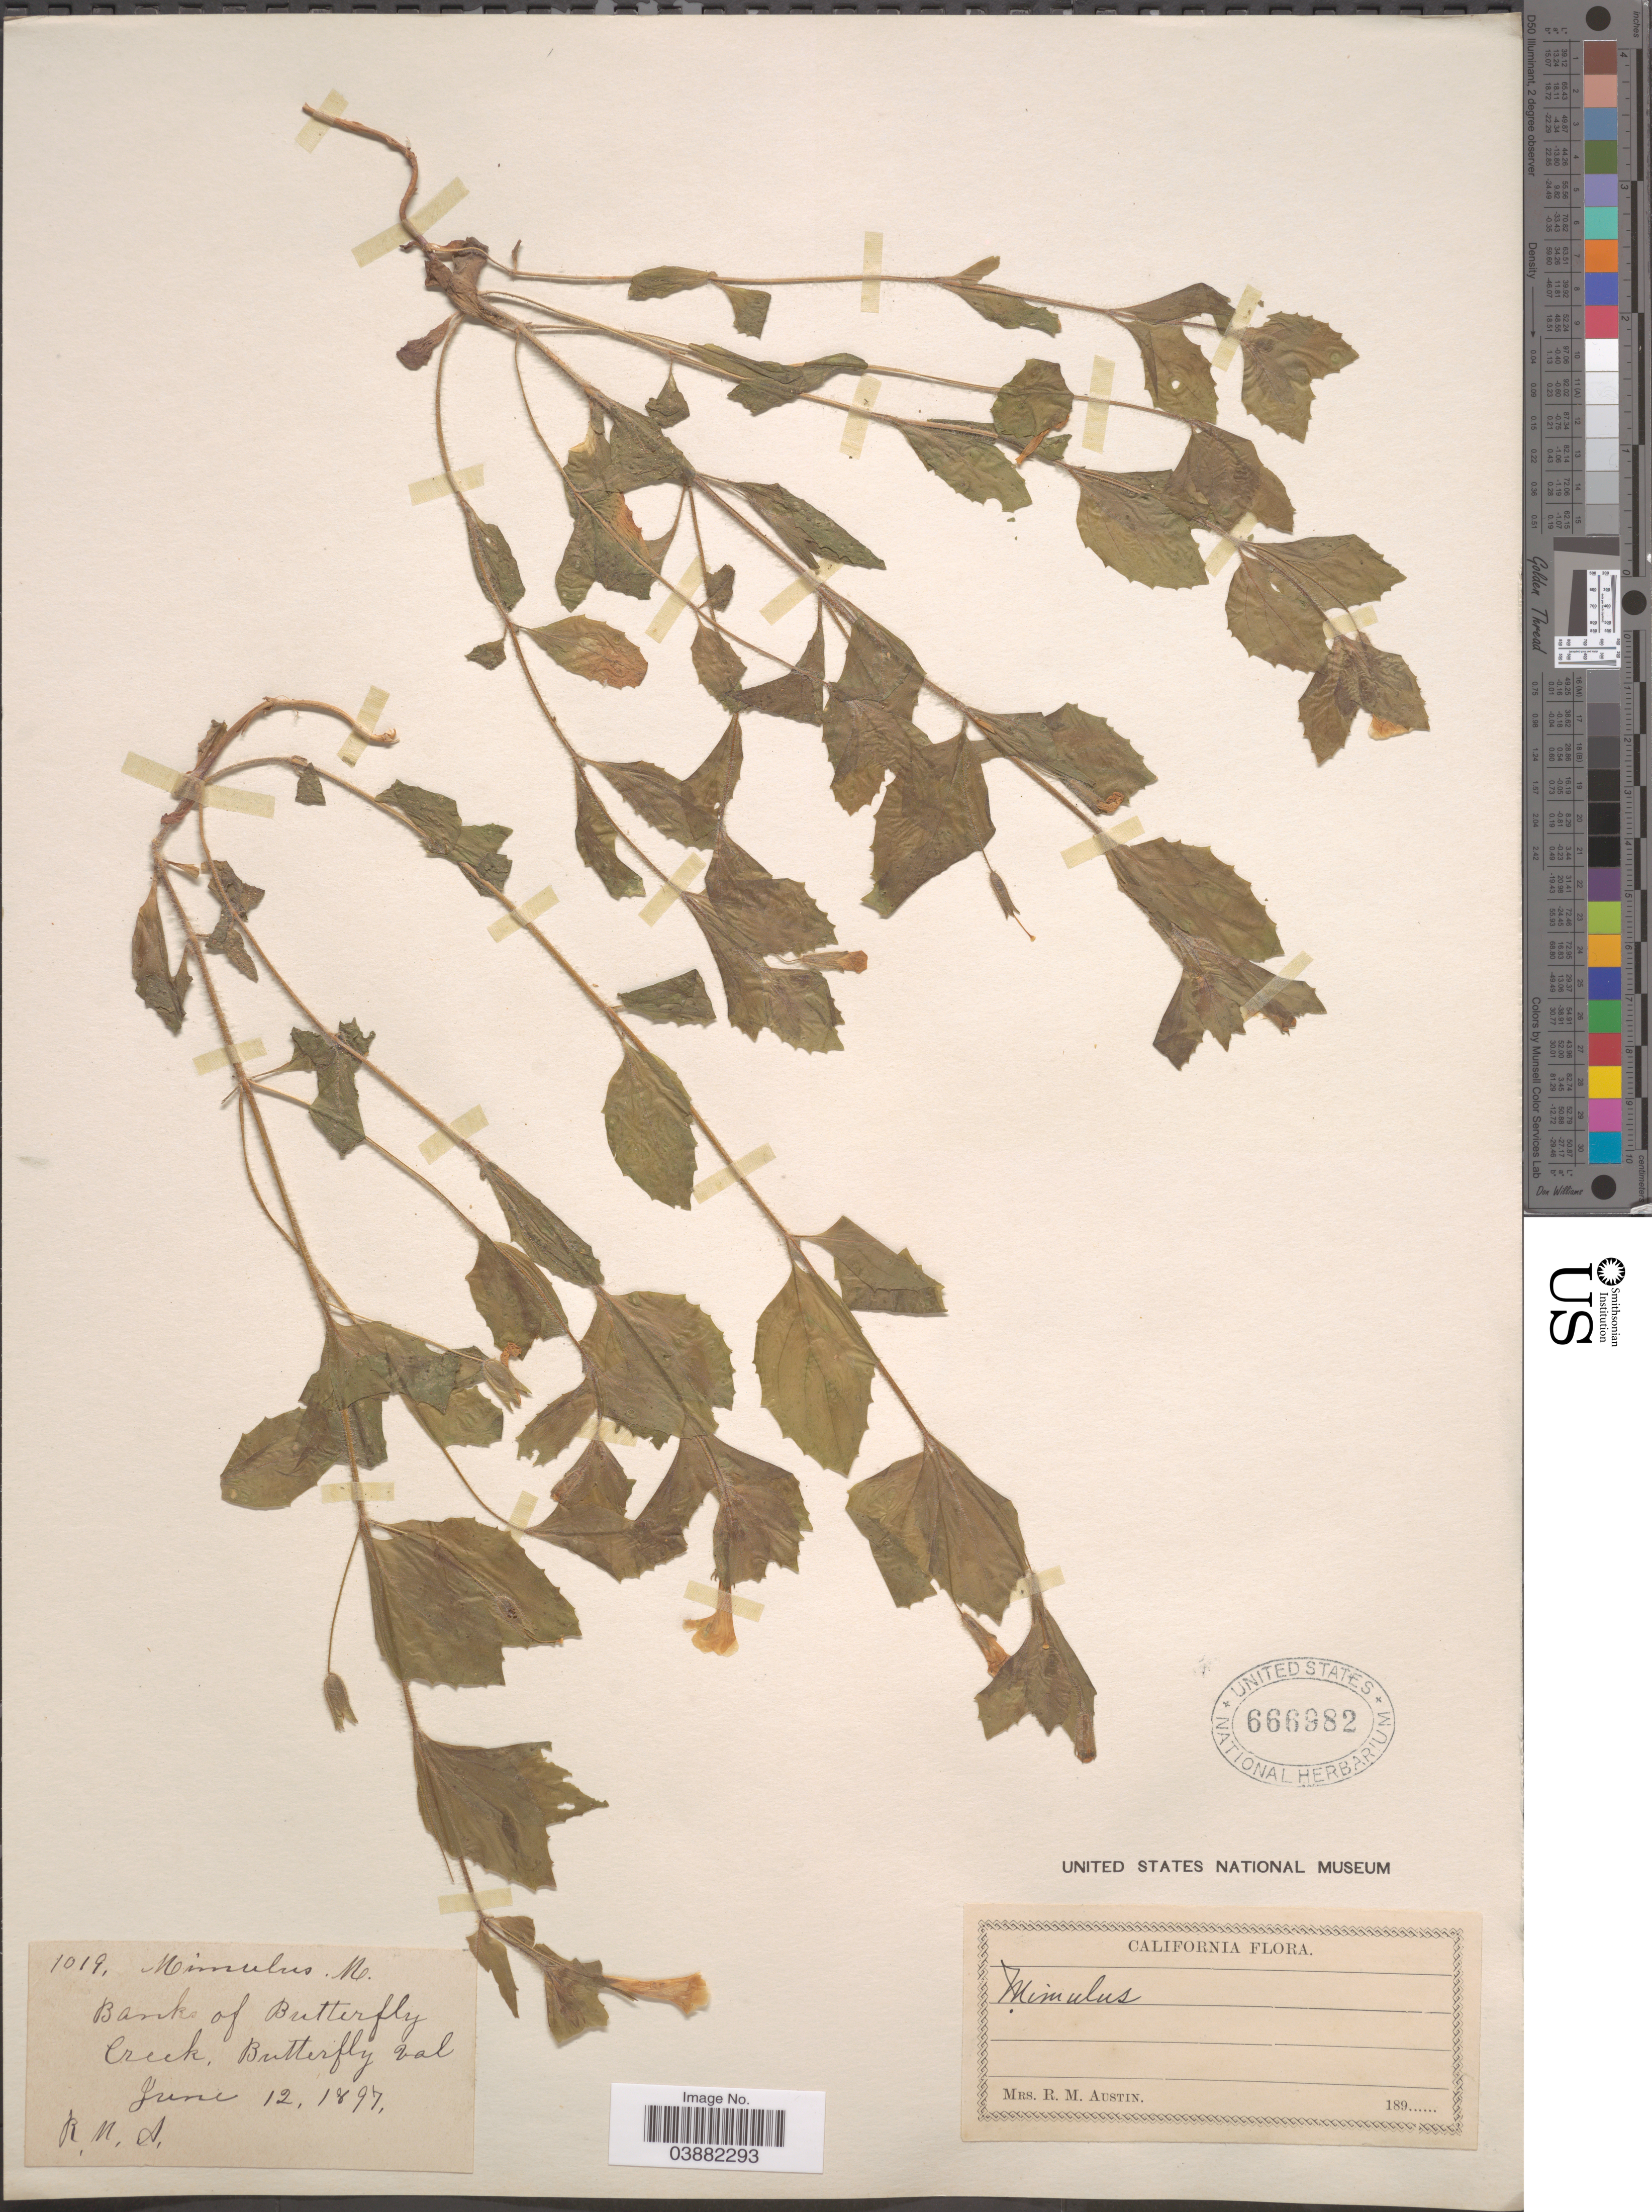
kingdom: Plantae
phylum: Tracheophyta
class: Magnoliopsida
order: Lamiales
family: Phrymaceae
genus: Mimulus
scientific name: Mimulus moschatus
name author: Douglas ex Lindl.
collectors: R. Austin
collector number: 1019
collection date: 1897-06-12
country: United States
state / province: California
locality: Bank of Butterfly Creek. Butterfly val.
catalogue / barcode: US 666982